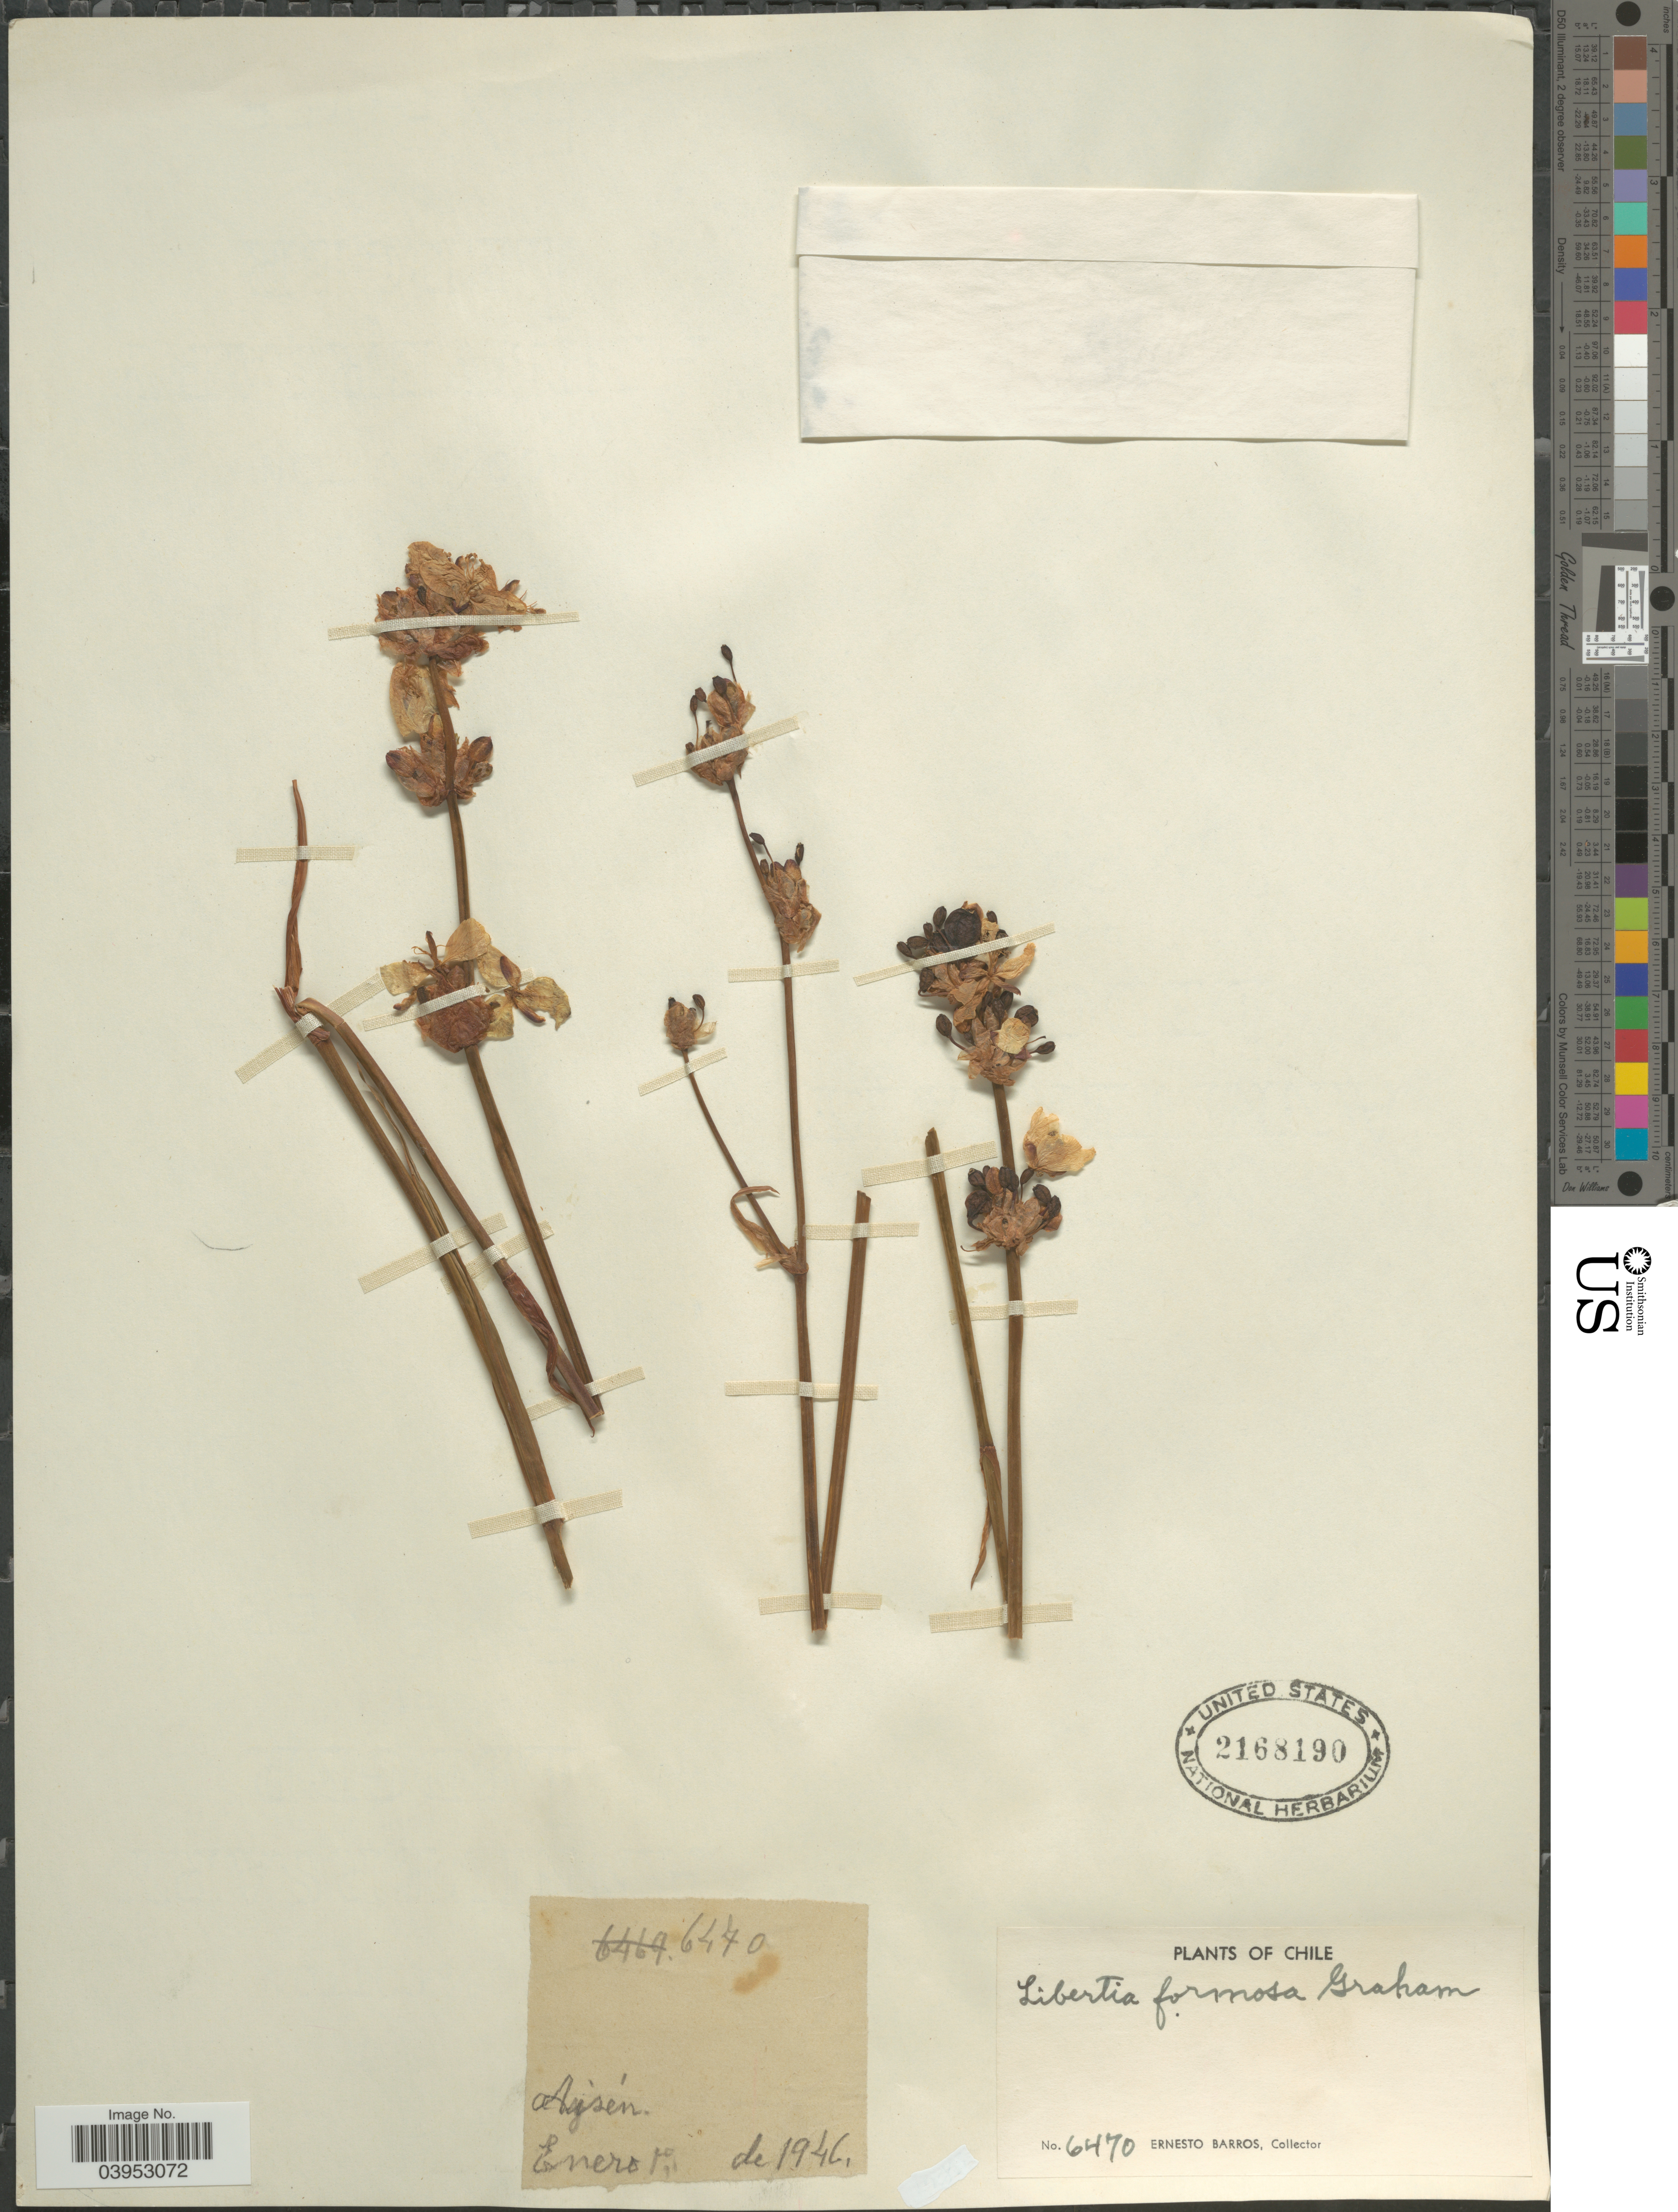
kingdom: Plantae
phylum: Tracheophyta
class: Liliopsida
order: Asparagales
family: Iridaceae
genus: Libertia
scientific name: Libertia chilensis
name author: (Molina) Gunckel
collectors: E. Barros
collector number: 6470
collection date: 1946-01-01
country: Chile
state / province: Aisén (XI)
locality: Aisén.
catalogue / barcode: US 2168190